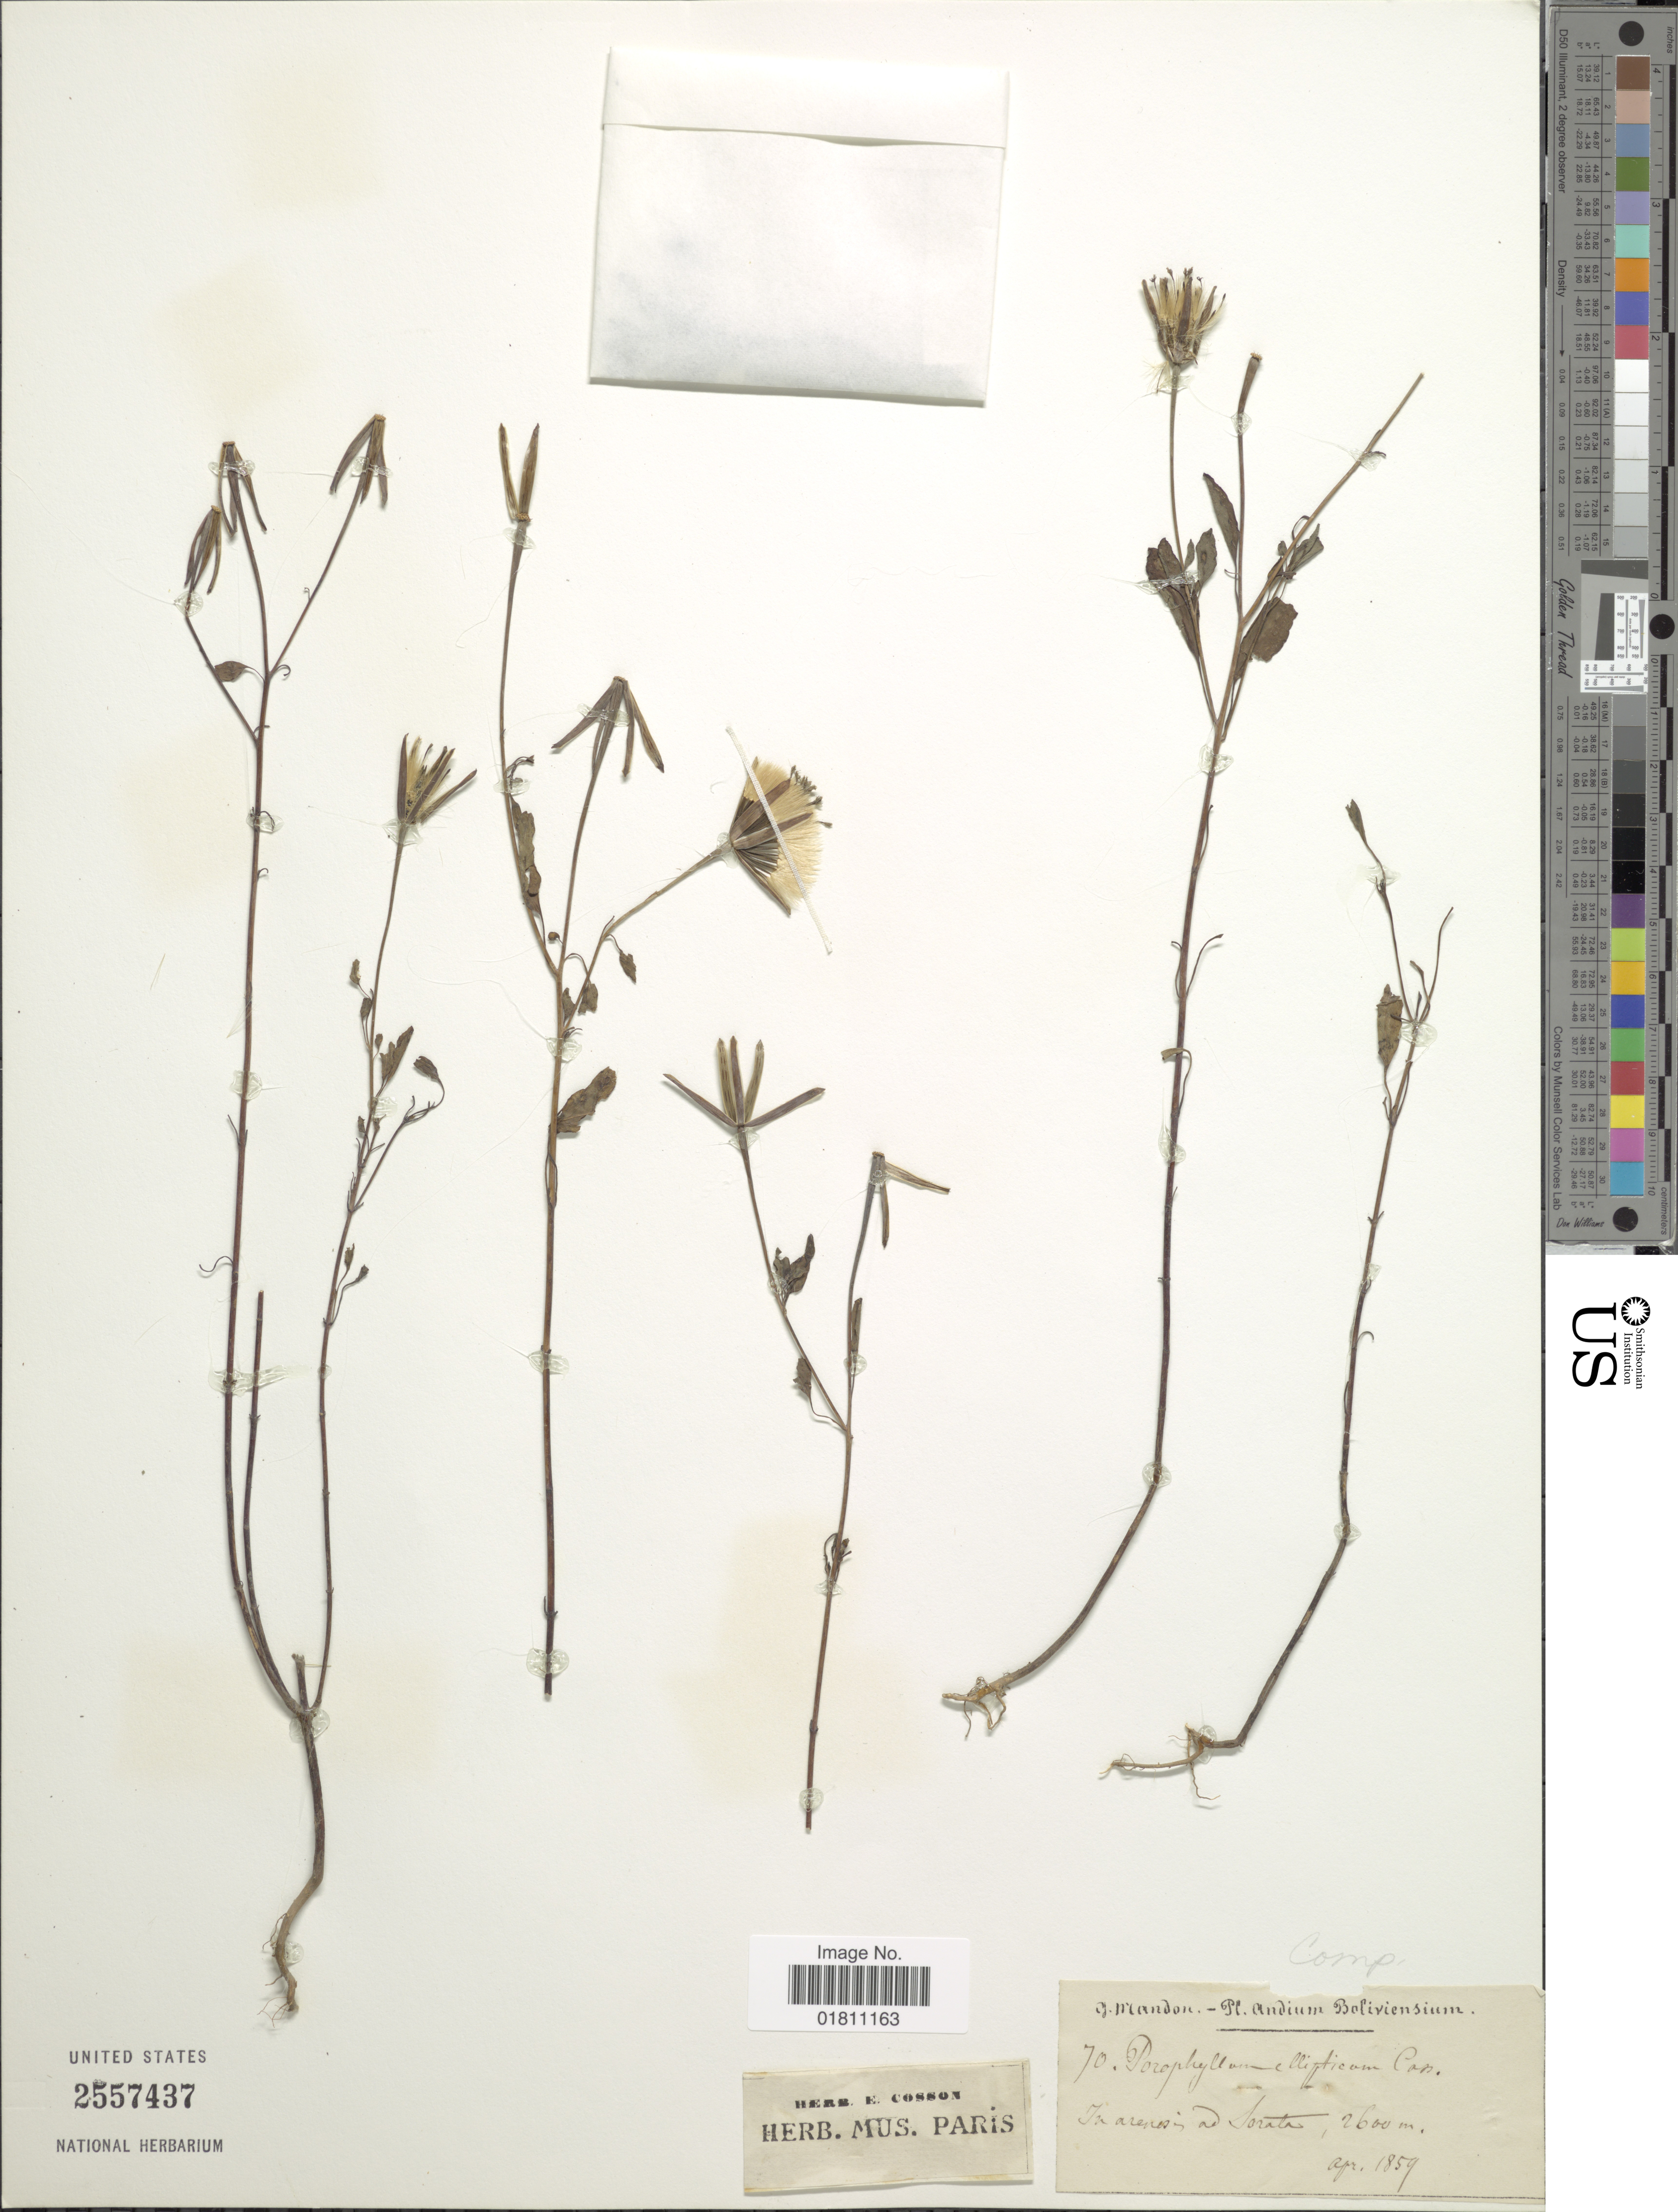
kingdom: Plantae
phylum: Tracheophyta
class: Magnoliopsida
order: Asterales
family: Asteraceae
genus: Porophyllum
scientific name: Porophyllum ruderale subsp. ruderale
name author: (Jacq.) Cass.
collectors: G. Mandon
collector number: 70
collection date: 1859-04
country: Bolivia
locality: Sorata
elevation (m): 2600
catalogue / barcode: US 2557437